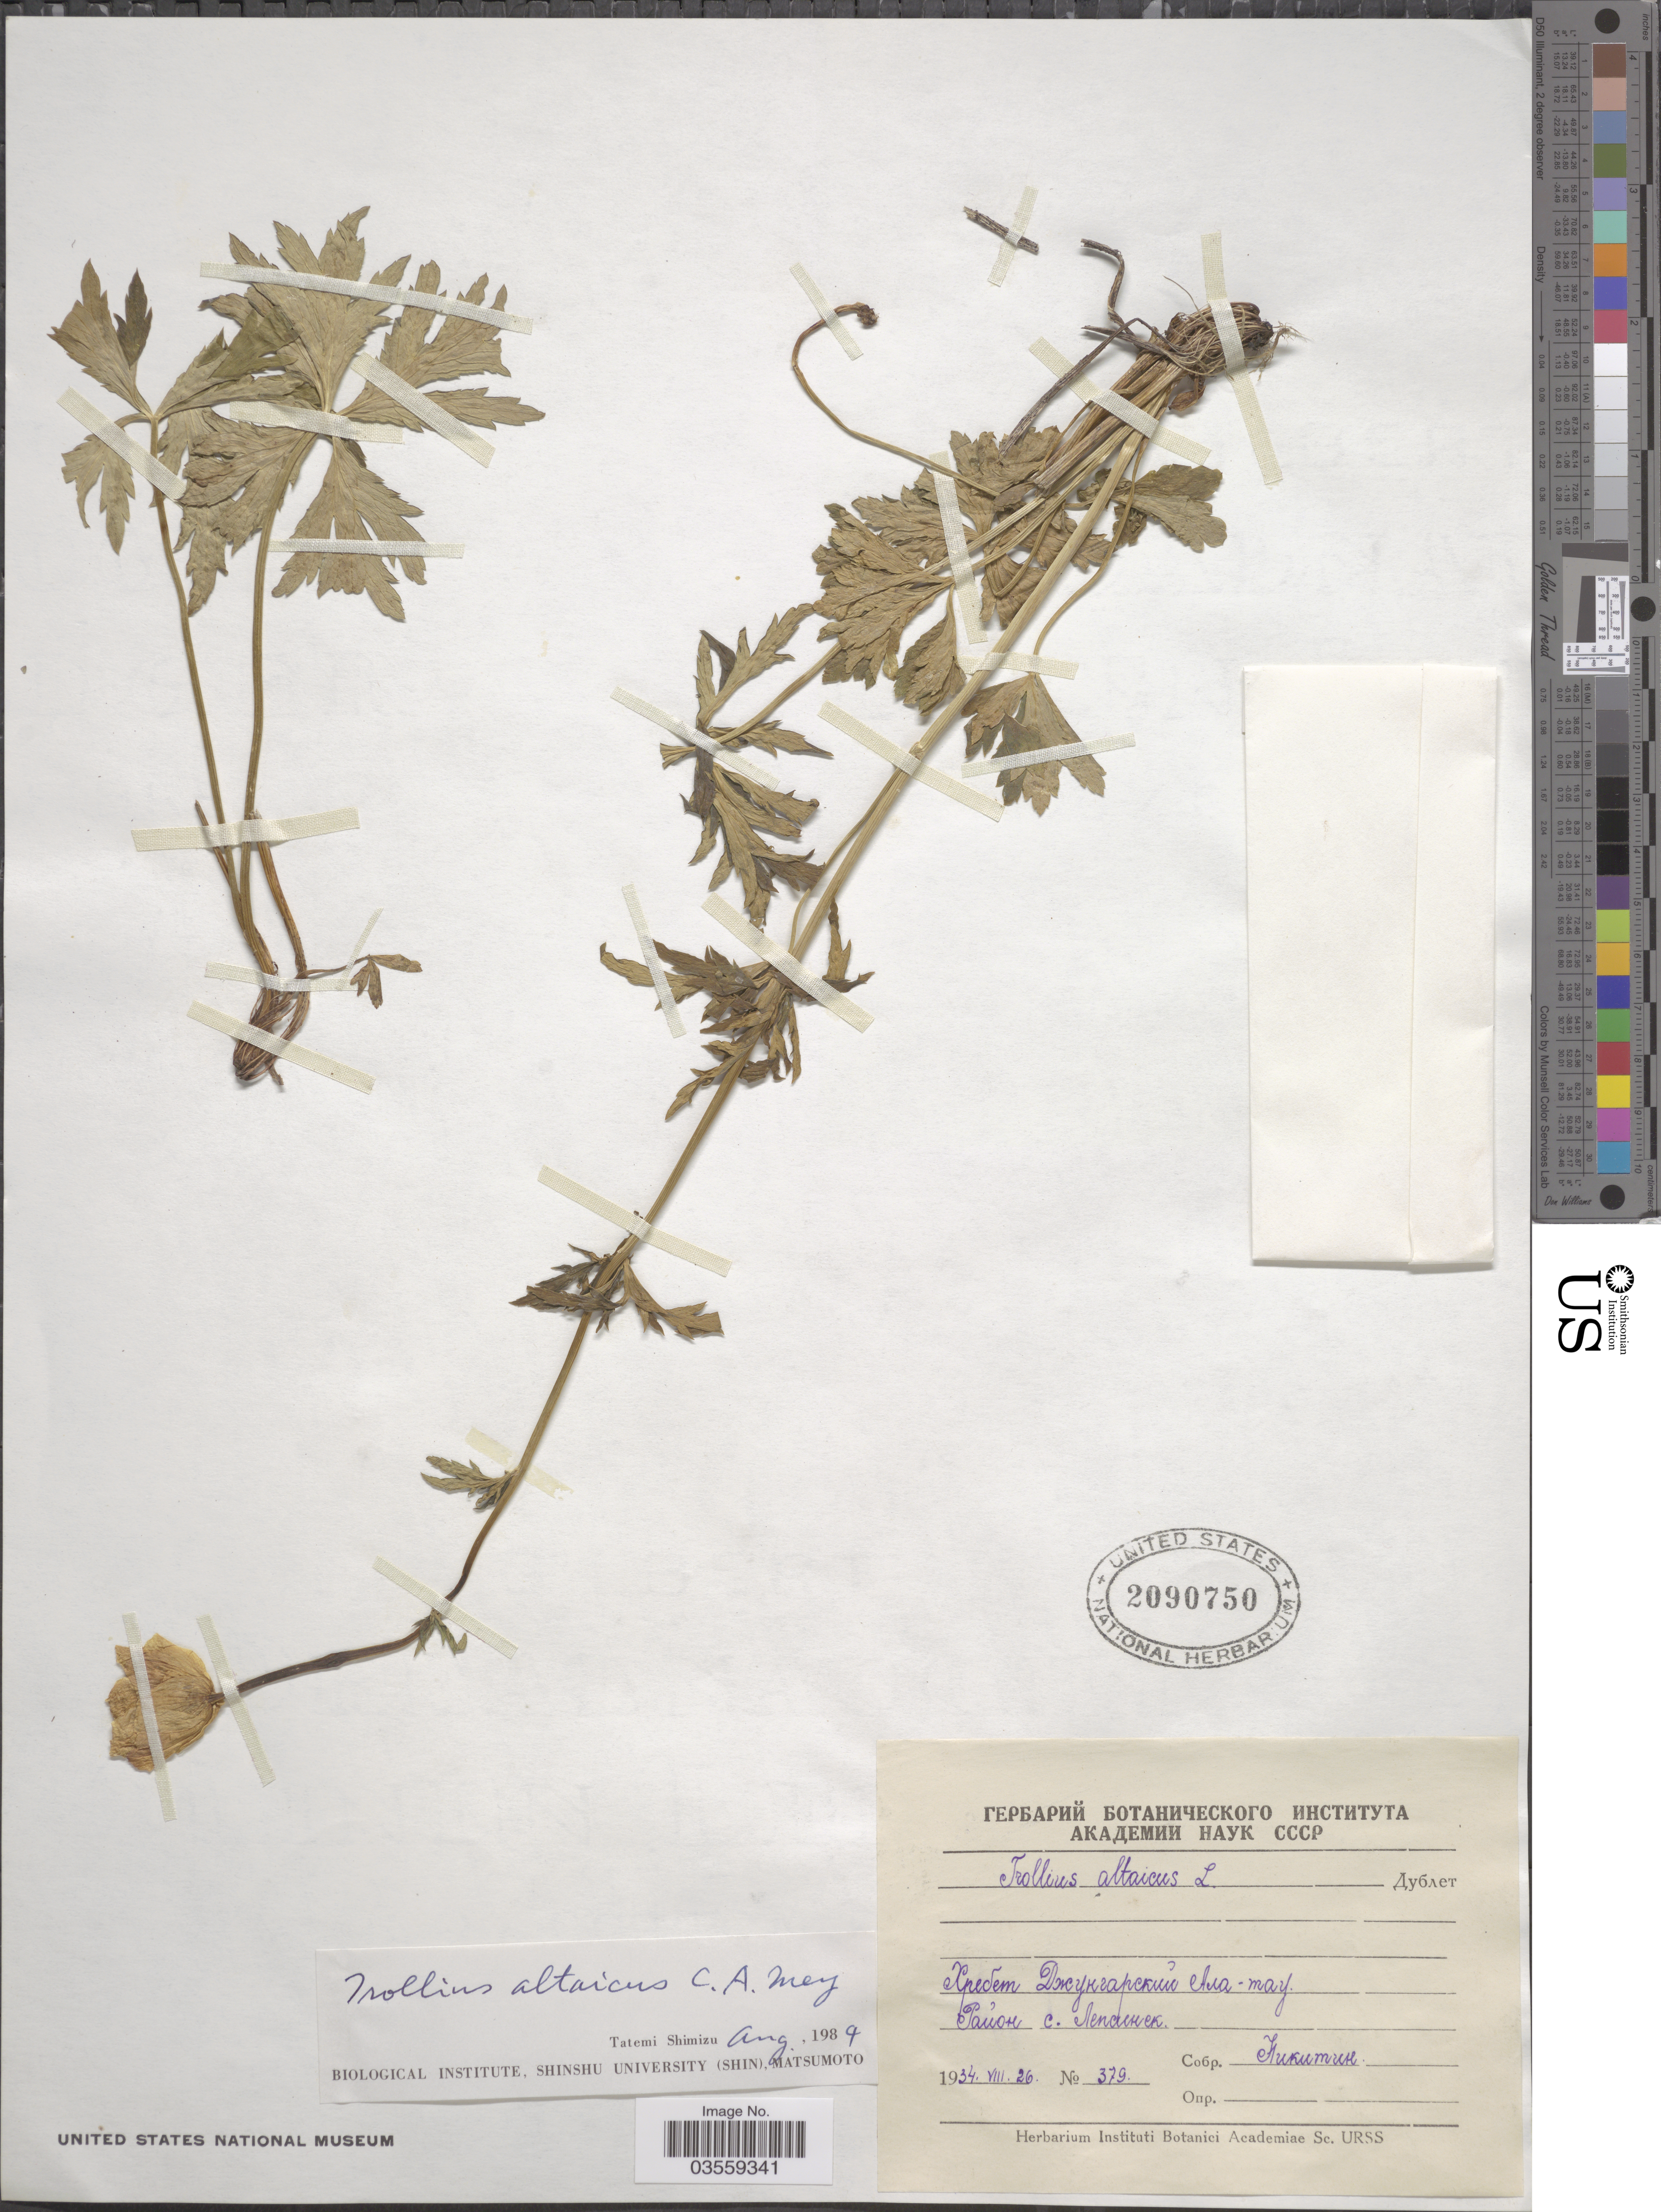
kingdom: Plantae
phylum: Tracheophyta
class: Magnoliopsida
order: Ranunculales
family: Ranunculaceae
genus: Trollius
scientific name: Trollius altaicus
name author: C.A. Mey.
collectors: -- Nikitin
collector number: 379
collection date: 1934-08-26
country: Kazakhstan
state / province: Almaty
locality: Dzhungarskiy Alatau, area near village Lepsinsk.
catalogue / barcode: US 2090750